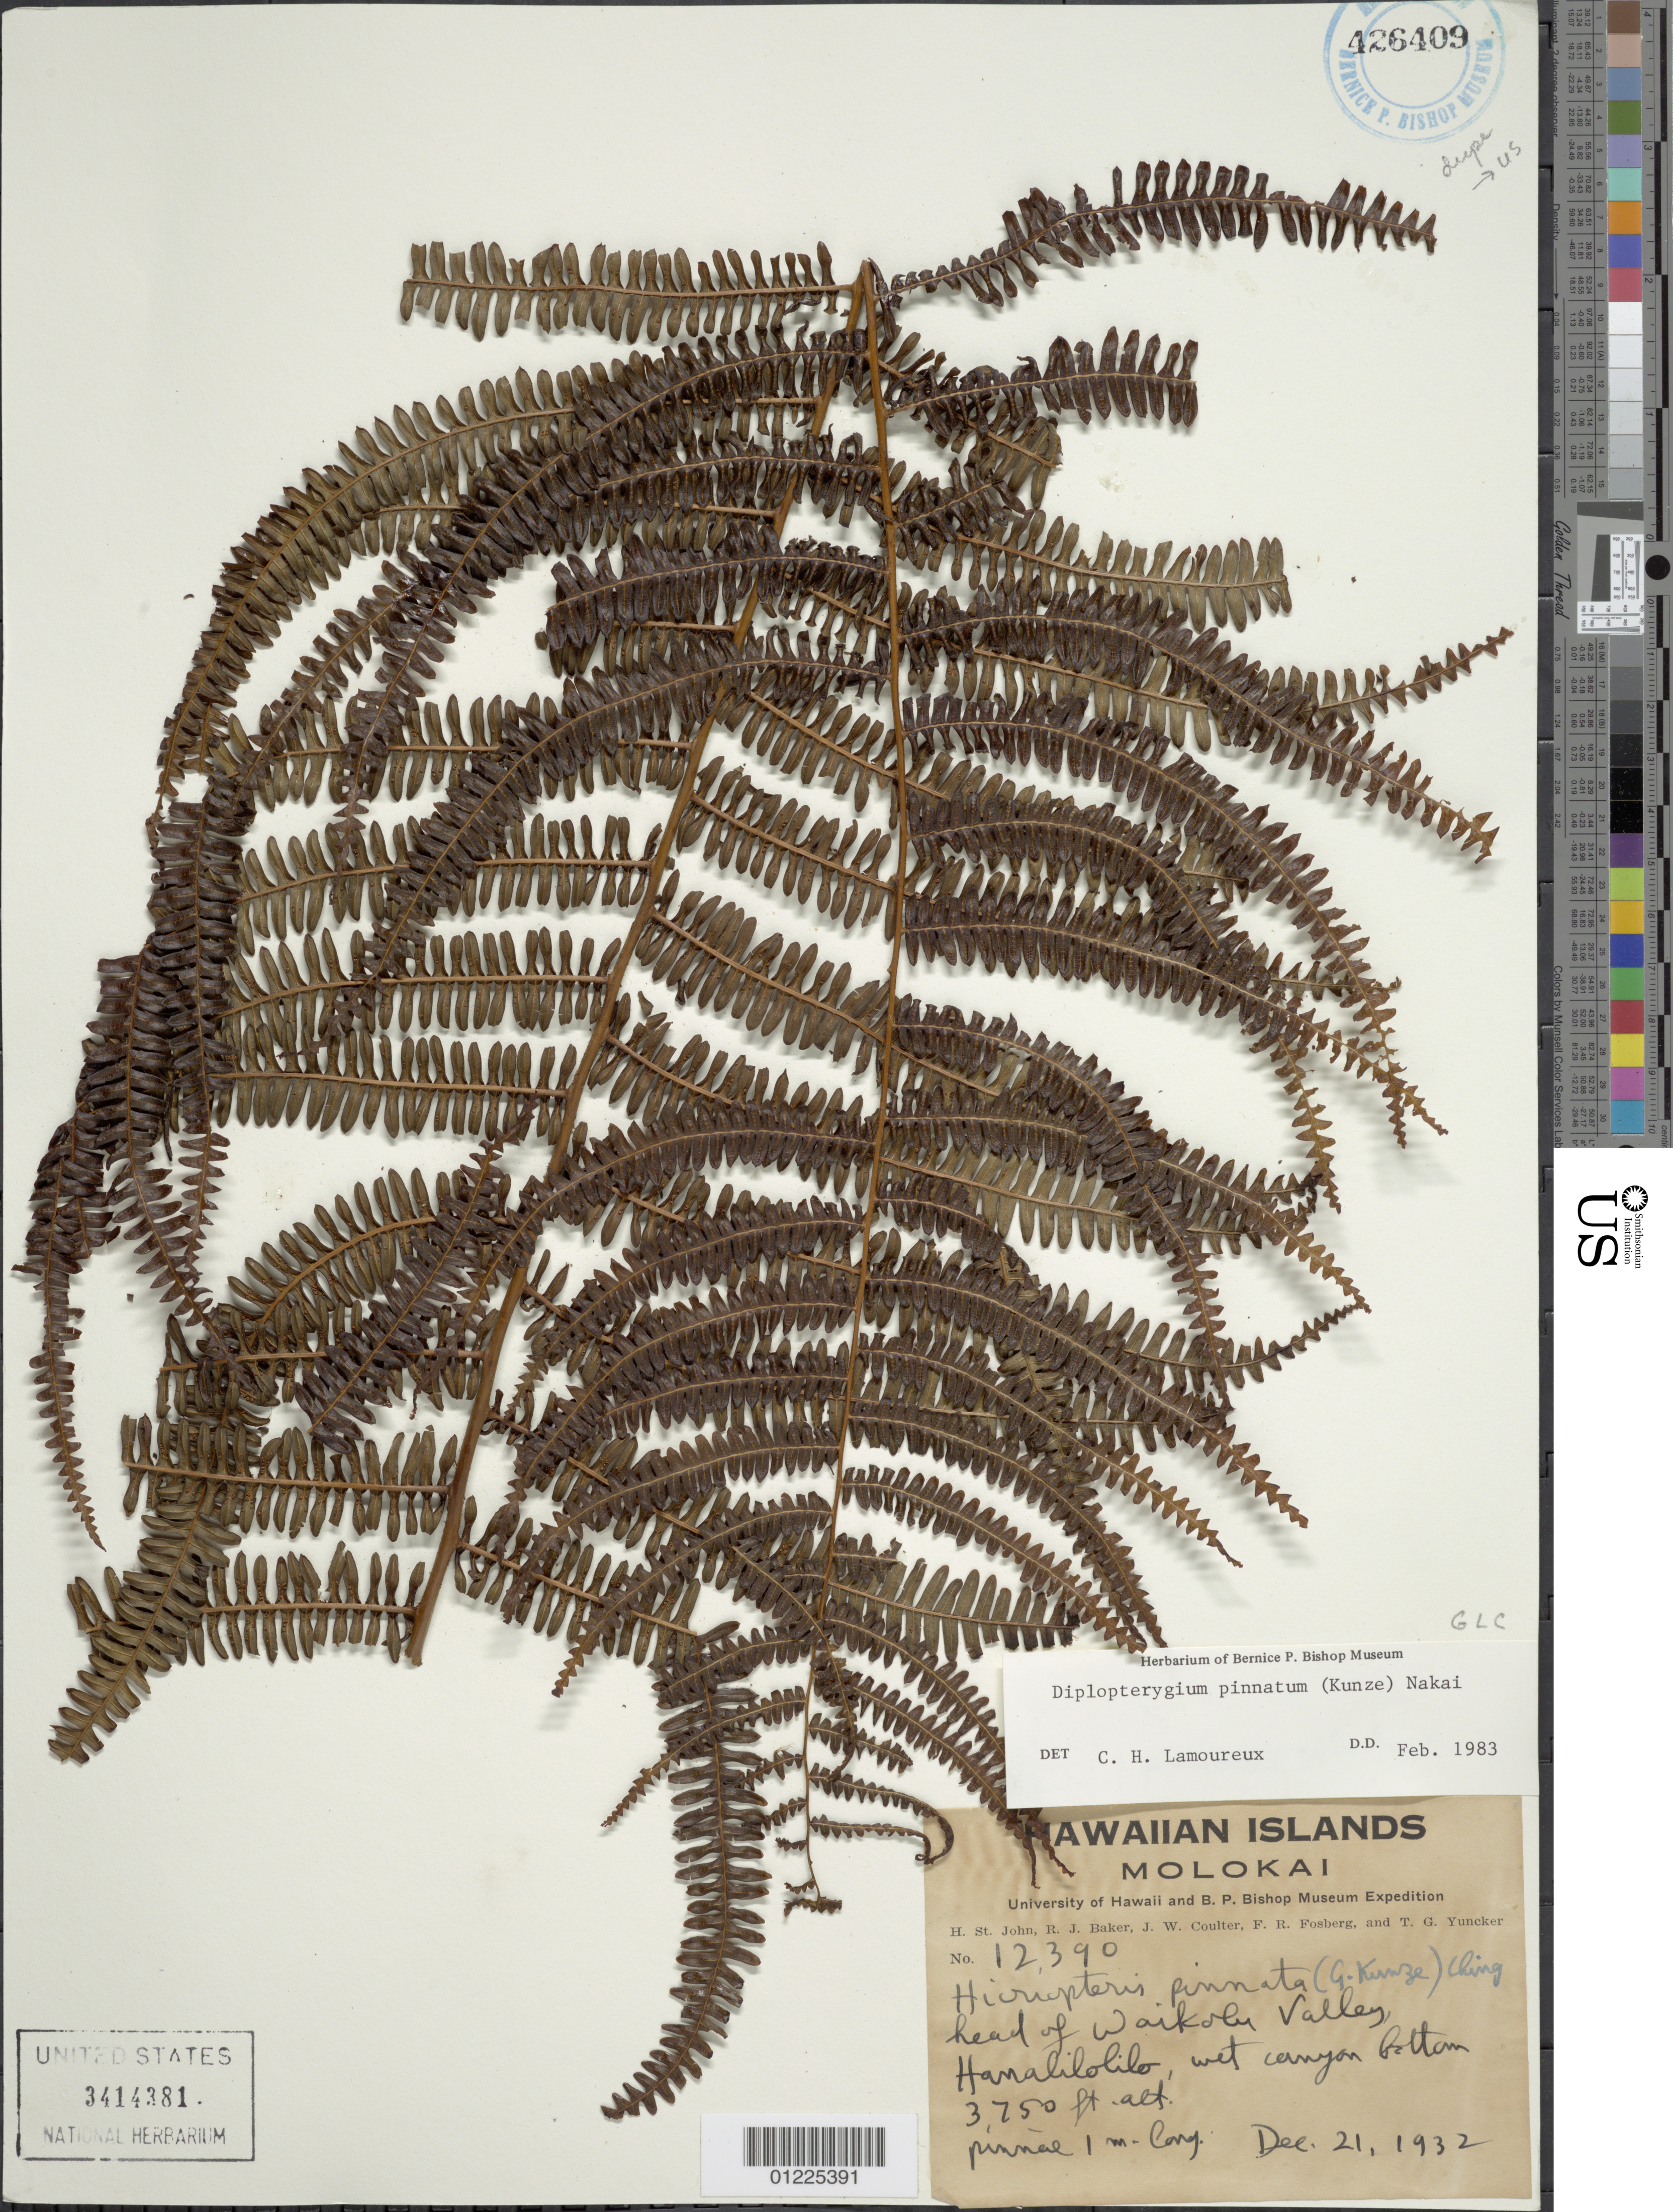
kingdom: Plantae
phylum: Tracheophyta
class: Polypodiopsida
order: Gleicheniales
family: Gleicheniaceae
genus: Diplopterygium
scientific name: Diplopterygium pinnatum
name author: (Kunze) Nakai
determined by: Lamoureux, C. H.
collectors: H. St. John, R. J. Baker, J. W. Coulter, F. R. Fosberg & T. G. Yuncker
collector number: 12390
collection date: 1932-12-21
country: United States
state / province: Hawaii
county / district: Maui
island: Moloka'i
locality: Head of Waikola Valley, Hanalilolilo.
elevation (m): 1143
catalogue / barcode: US 3414381